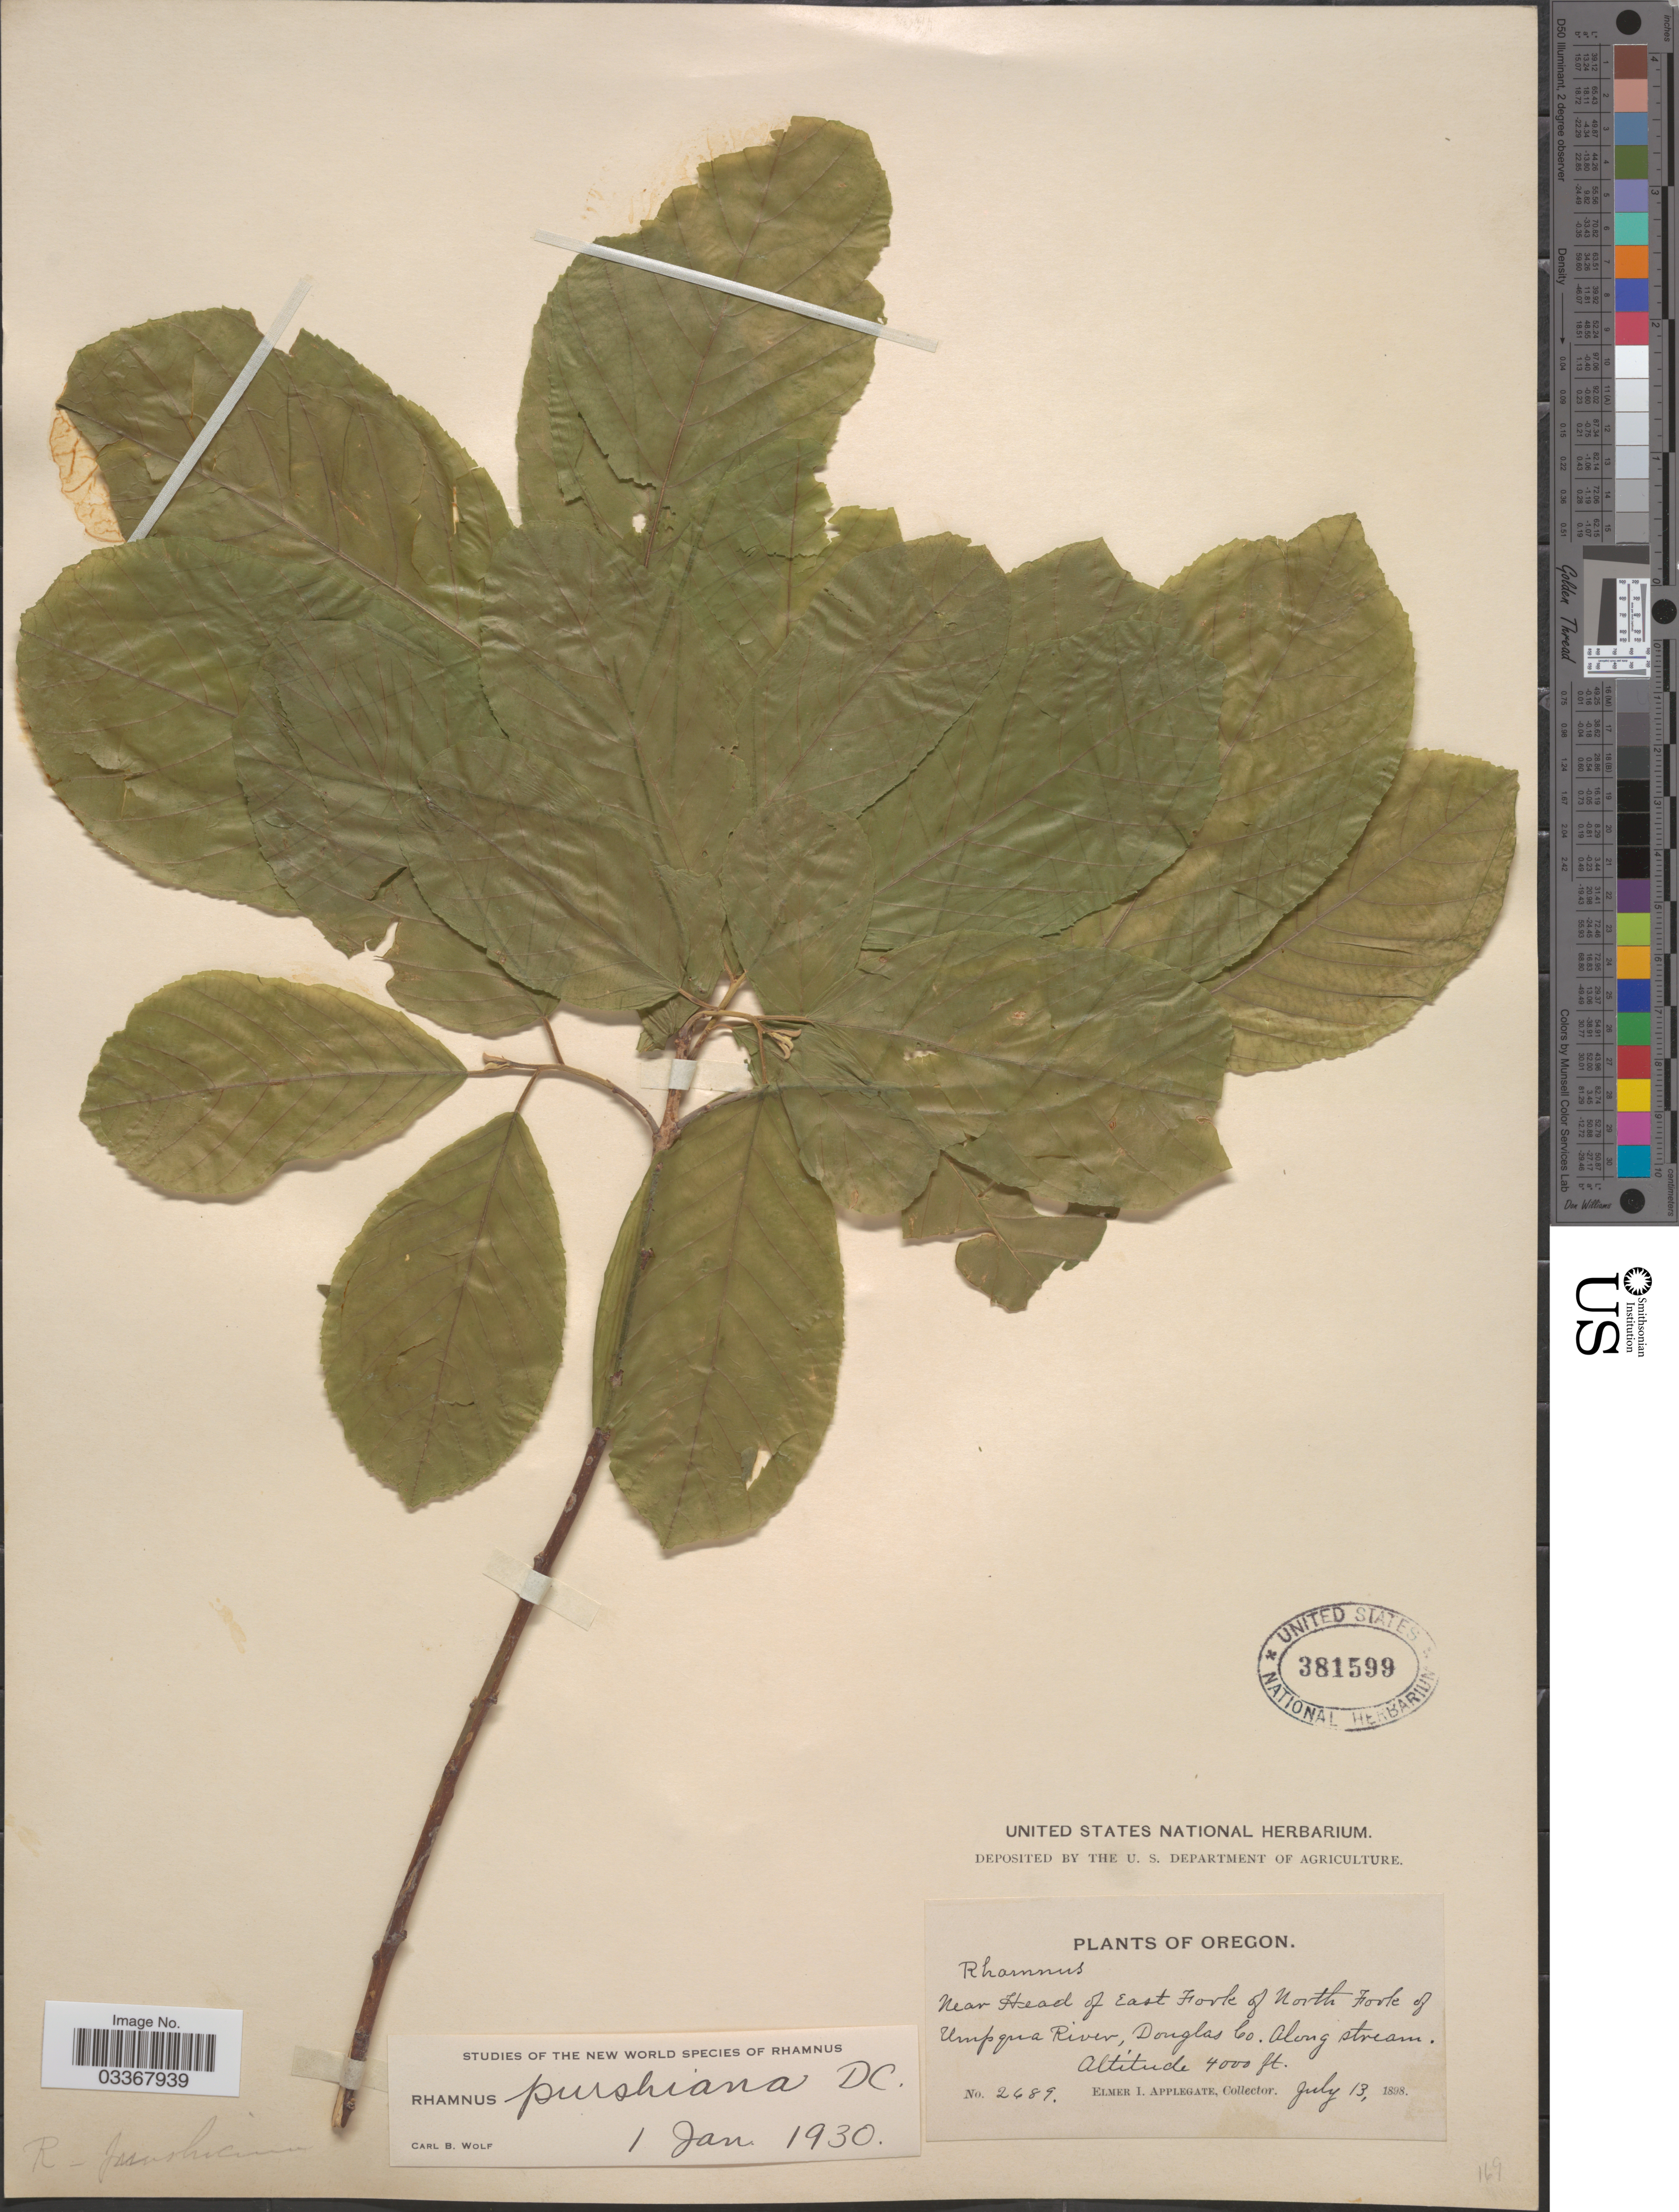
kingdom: Plantae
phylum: Tracheophyta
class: Magnoliopsida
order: Rosales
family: Rhamnaceae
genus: Frangula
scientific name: Frangula purshiana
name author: (DC.) A. Gray ex J.G. Cooper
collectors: E. I. Applegate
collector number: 2689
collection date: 1898-07-13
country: United States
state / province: Oregon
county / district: Douglas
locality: Near Head of East Fork of North Fork of Umpqua River, Douglas Co.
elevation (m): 1219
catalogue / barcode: US 381599